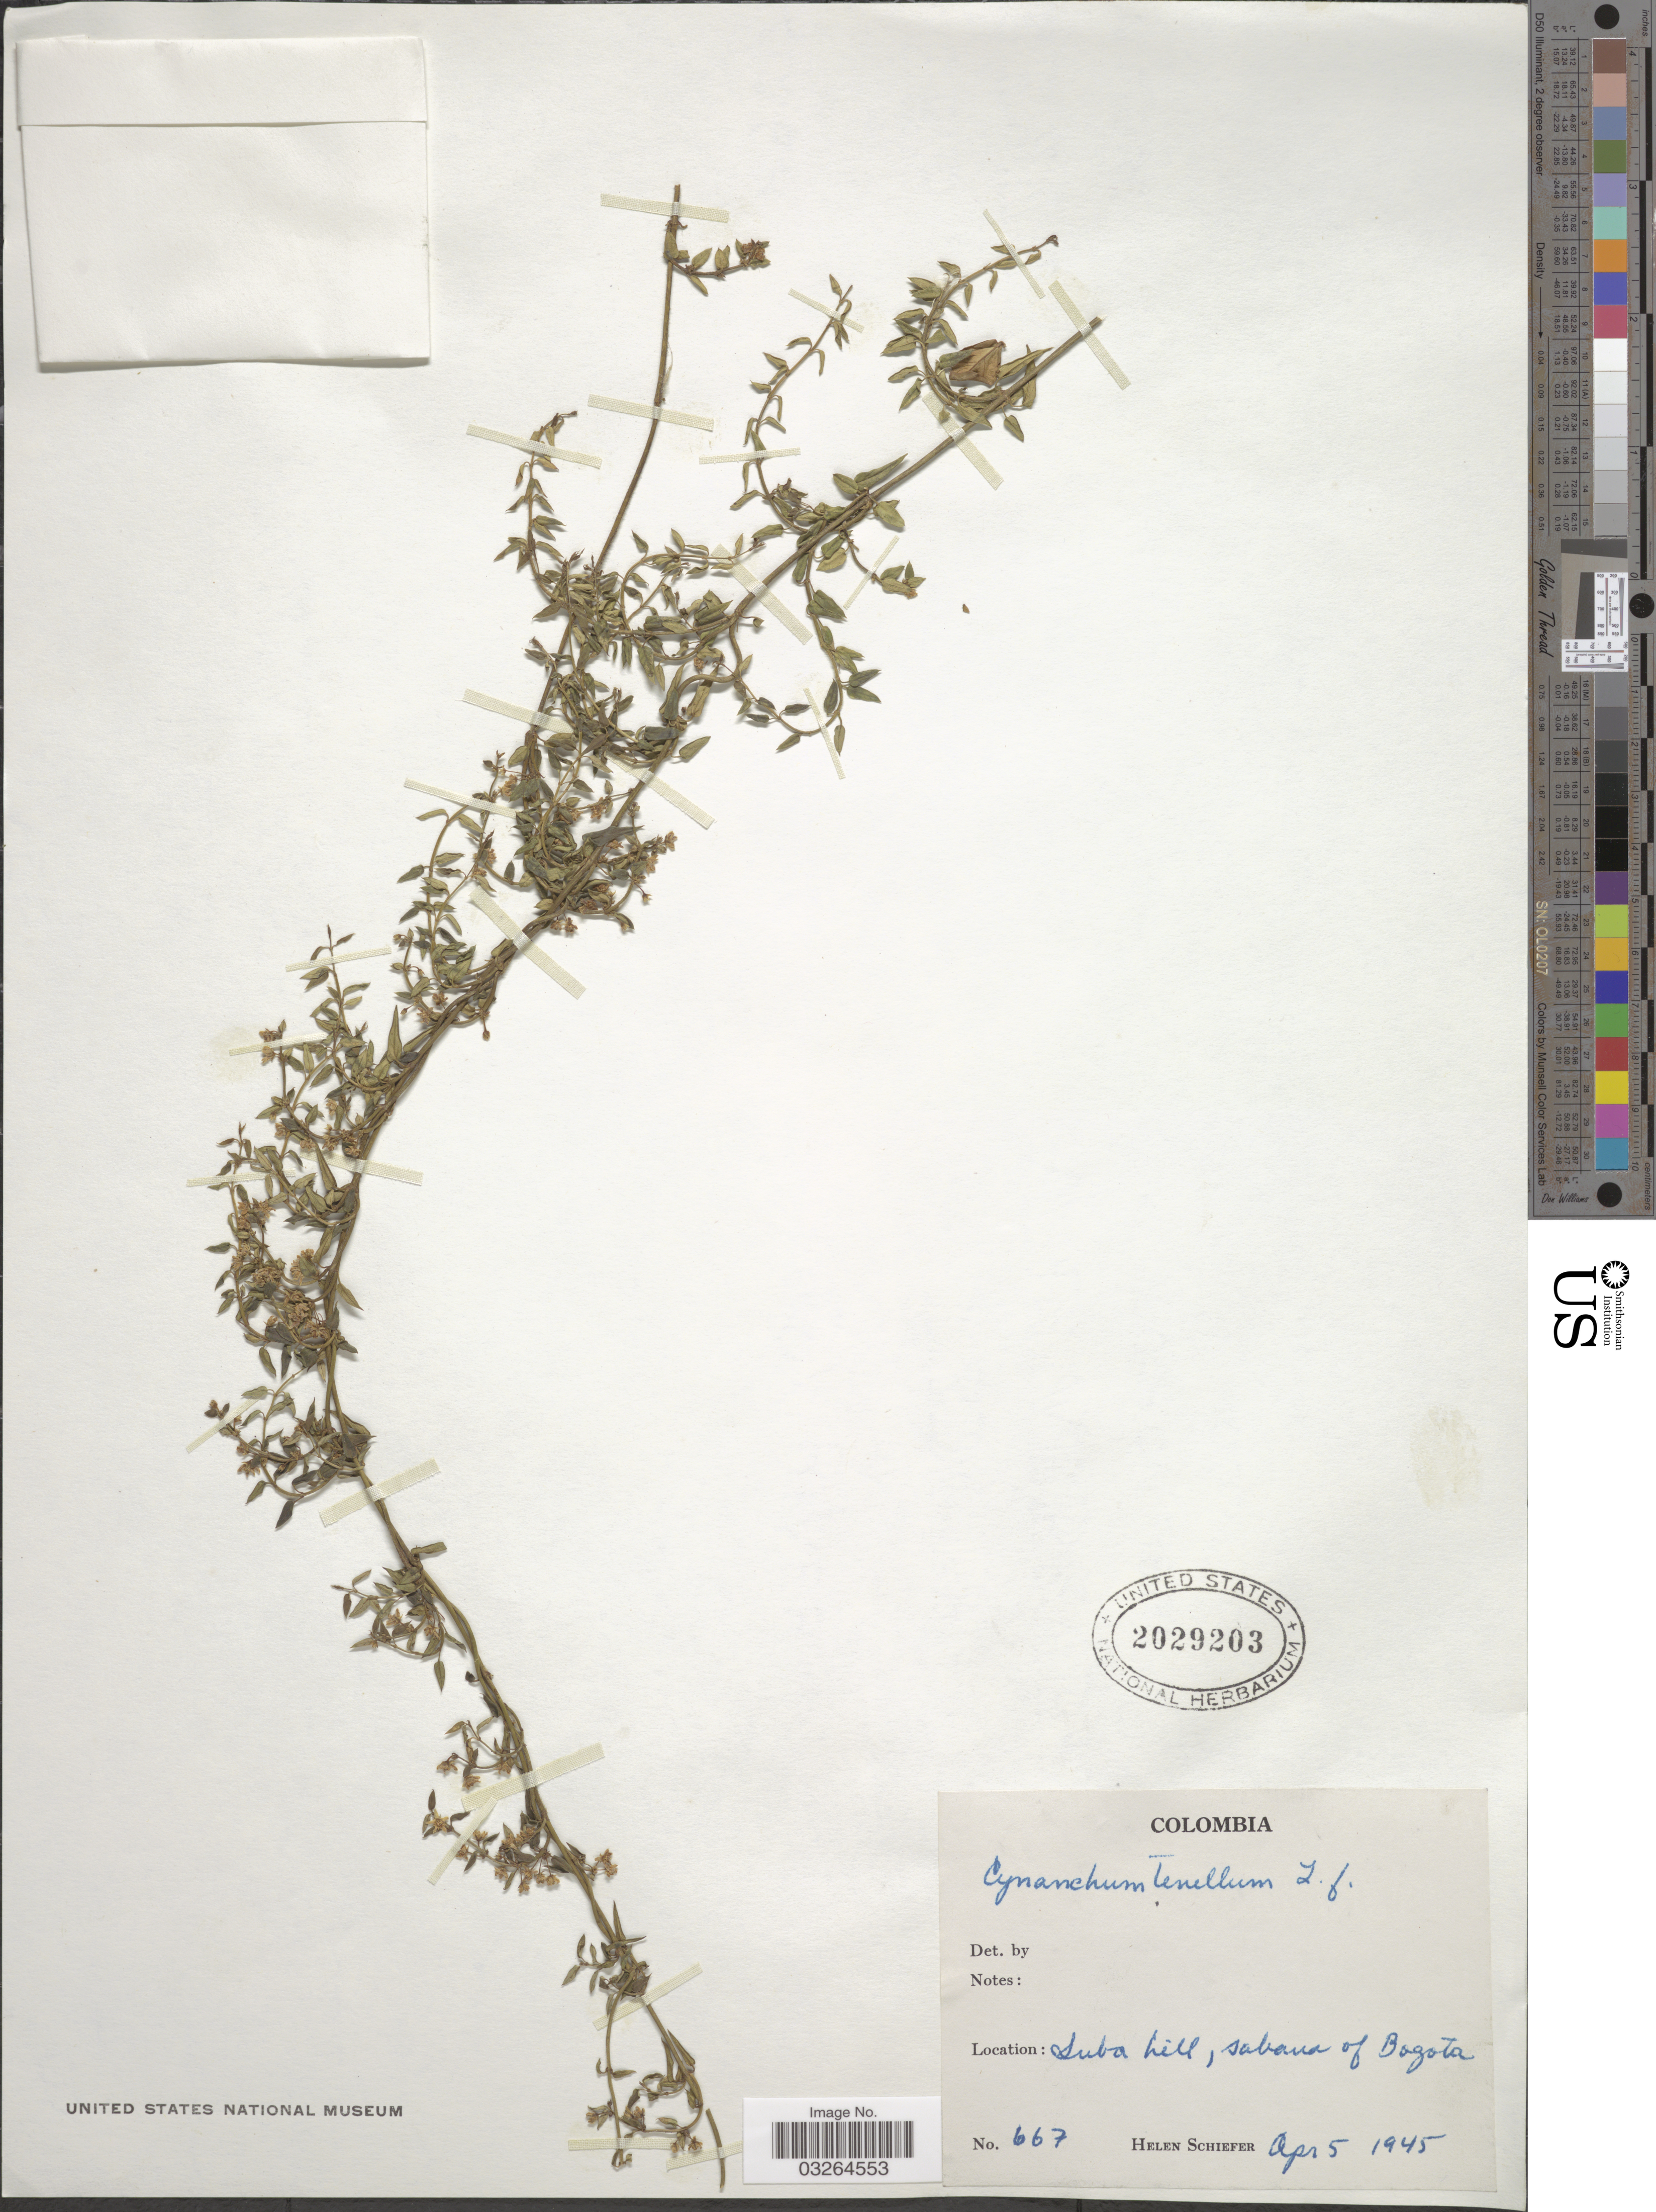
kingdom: Plantae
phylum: Tracheophyta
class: Magnoliopsida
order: Gentianales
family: Apocynaceae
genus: Scyphostelma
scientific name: Scyphostelma tenellum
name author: (L. f.) Liede & Meve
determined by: Liede-Schumann, Sigrid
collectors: H. Schiefer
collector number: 667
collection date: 1945-04-05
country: Colombia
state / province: Bogota D.C.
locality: Suba hill, sabana of Bogota.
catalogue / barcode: US 2029203